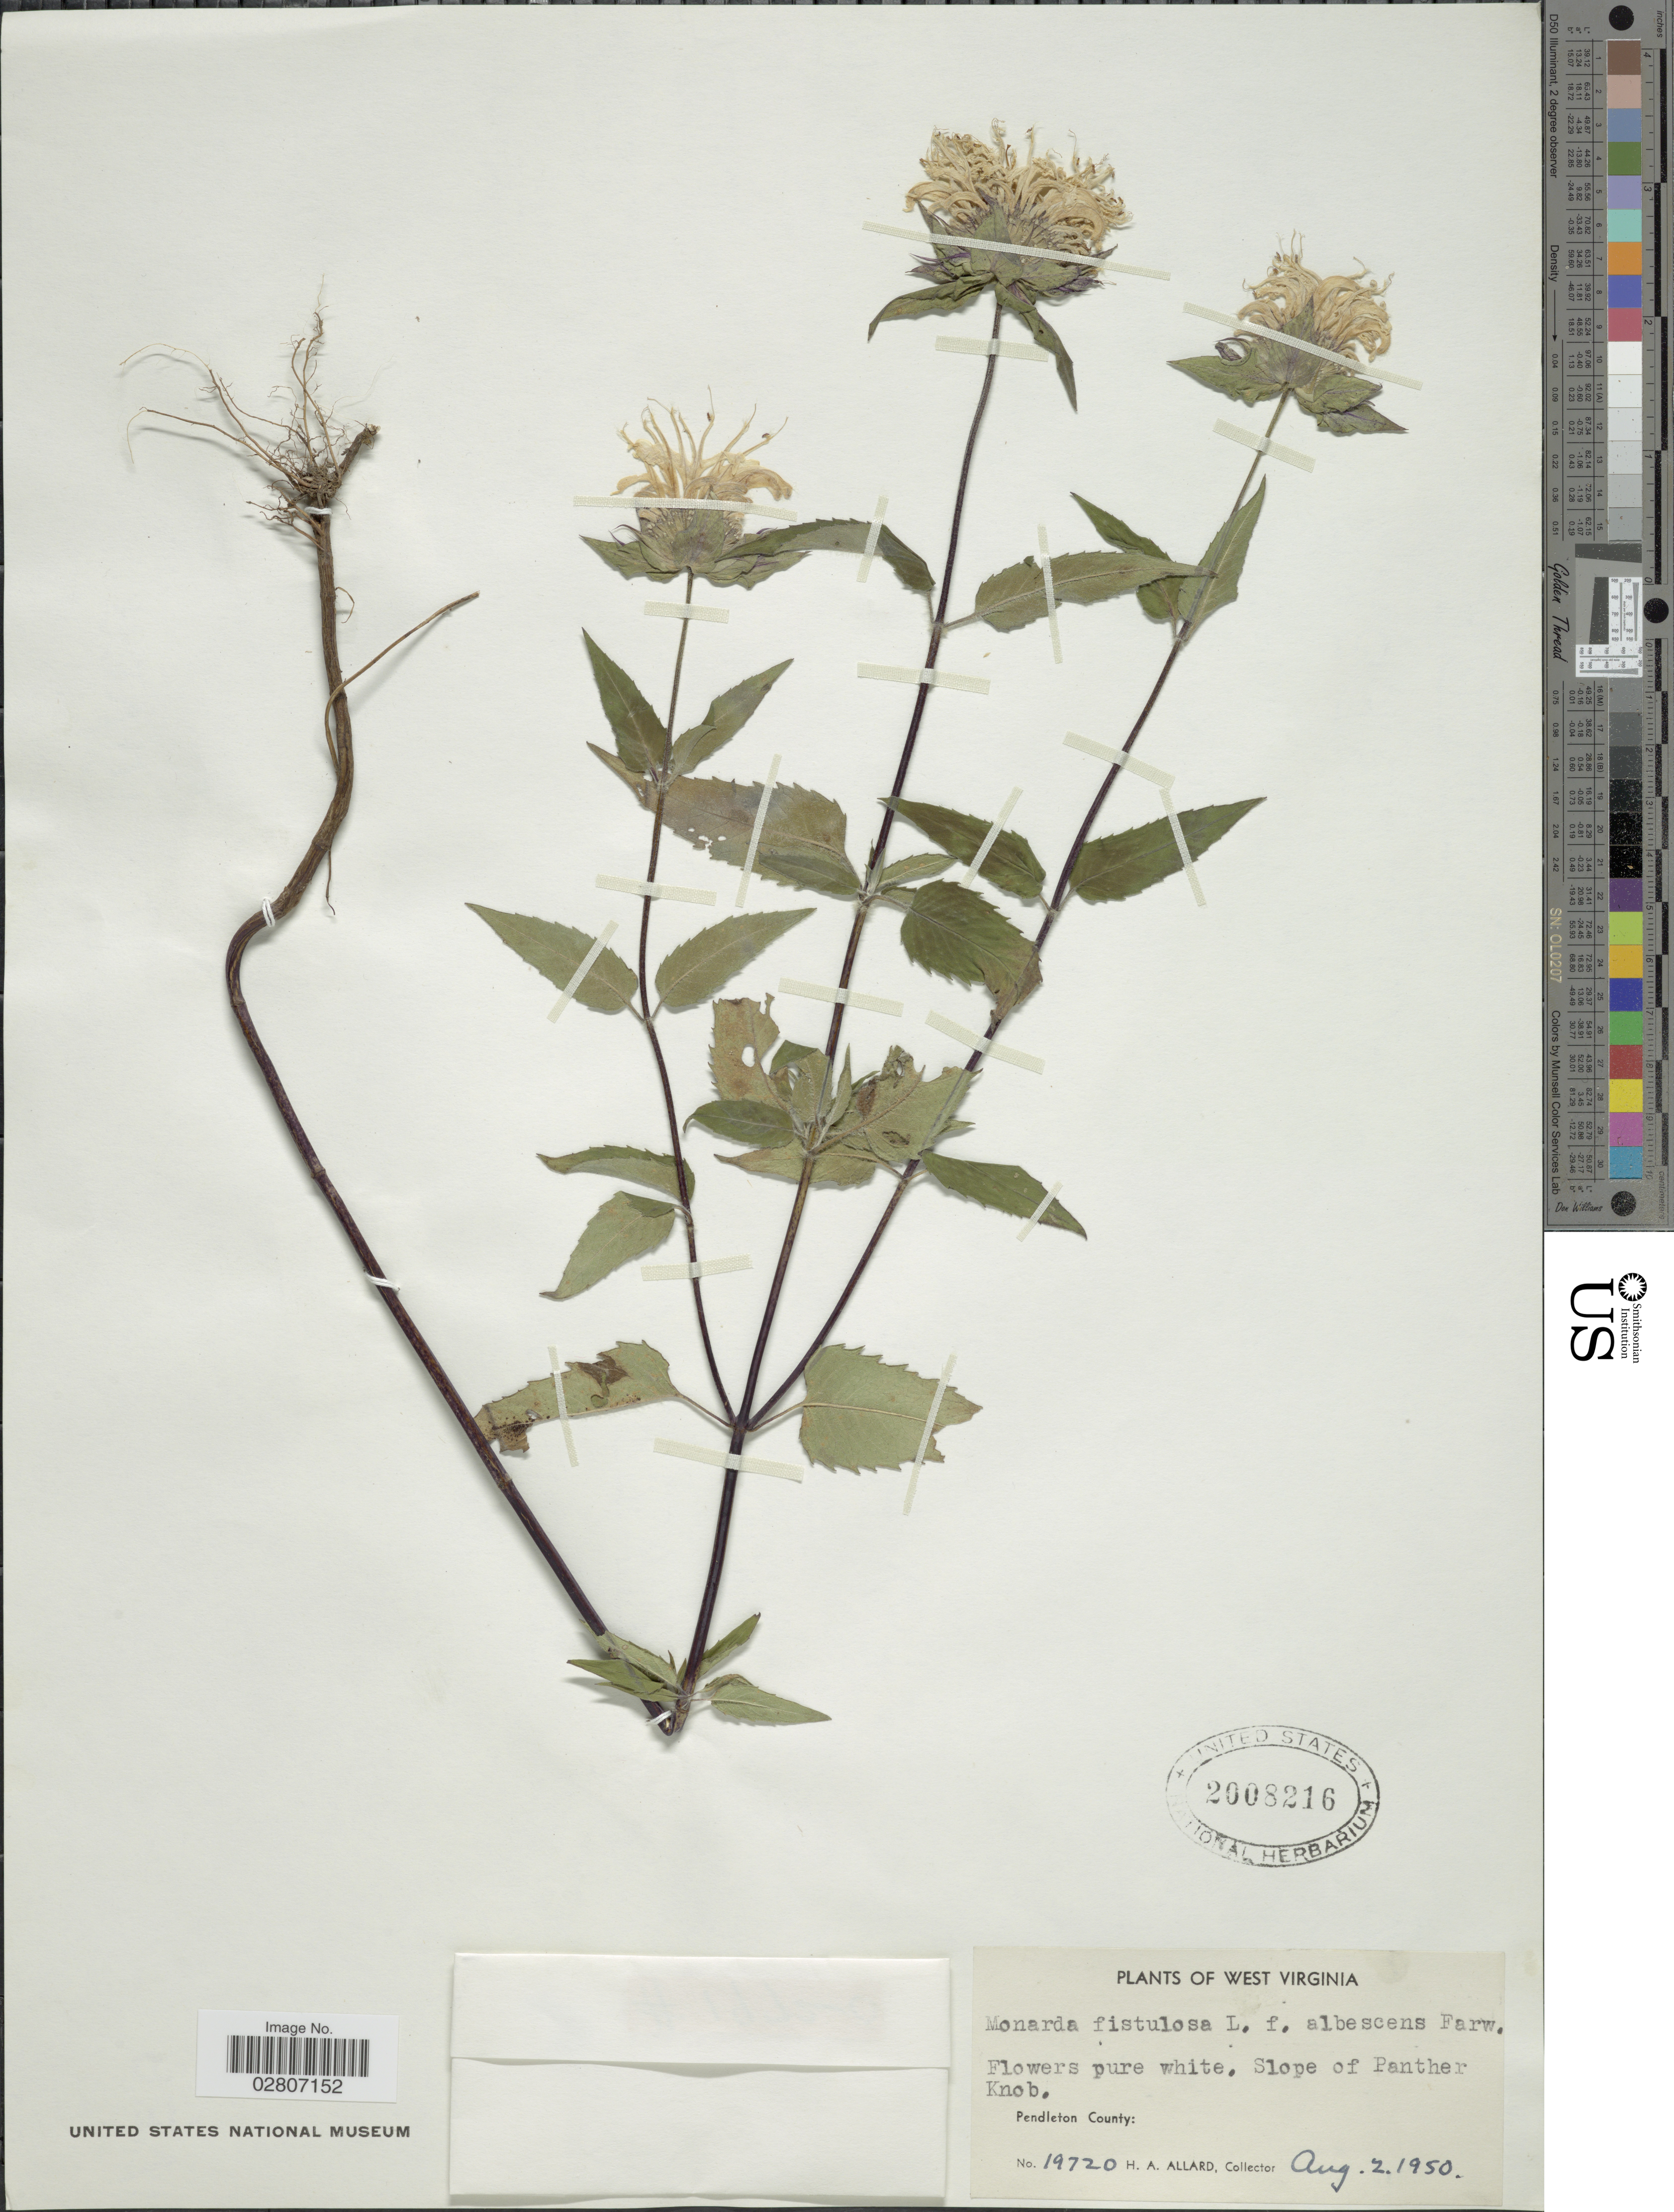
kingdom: Plantae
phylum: Tracheophyta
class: Magnoliopsida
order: Lamiales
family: Lamiaceae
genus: Monarda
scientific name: Monarda fistulosa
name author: L.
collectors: H. A. Allard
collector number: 19720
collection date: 1950-08-02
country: United States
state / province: West Virginia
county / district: Pendleton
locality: Slope of Panther Knob. Pendleton County.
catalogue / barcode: US 2008216